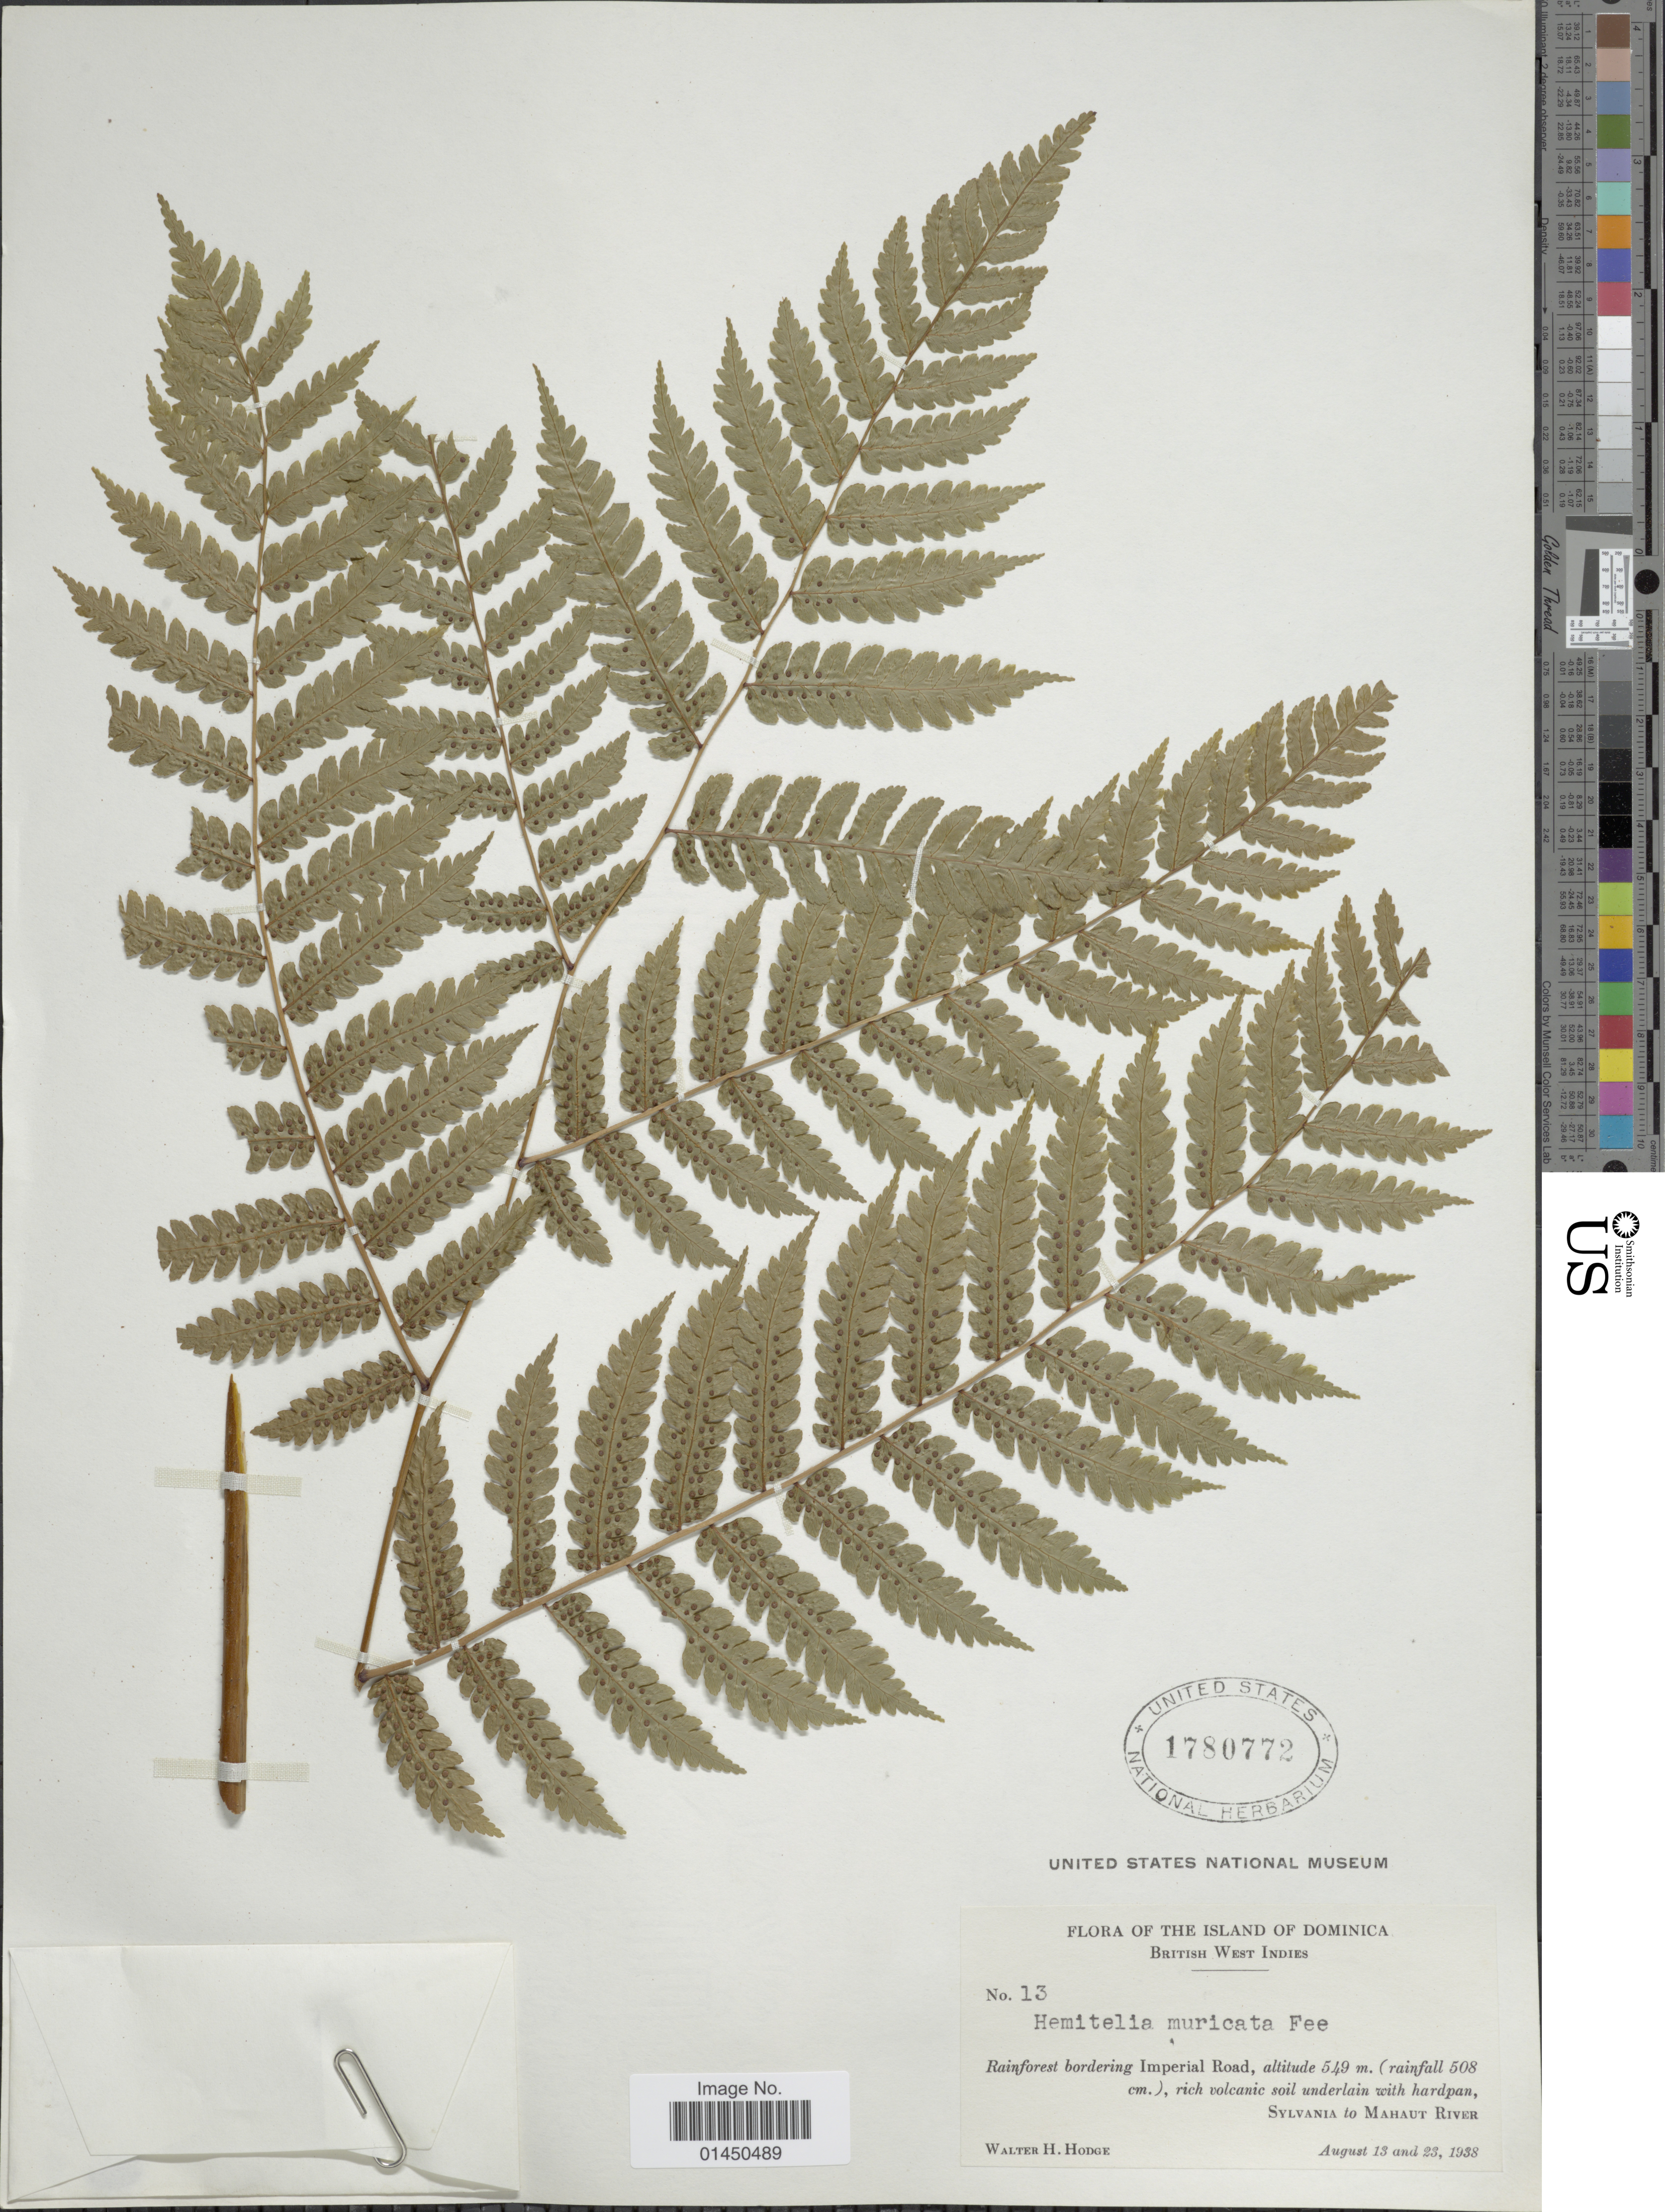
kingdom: Plantae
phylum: Tracheophyta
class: Polypodiopsida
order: Cyatheales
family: Cyatheaceae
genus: Cyathea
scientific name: Cyathea muricata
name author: (Willd.) Fée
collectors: W. Hodge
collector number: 13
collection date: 1938-08-13/1938-08-23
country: Dominica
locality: Rainforest bordering Imperial Road, Sylvania to Mahaut River.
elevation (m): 549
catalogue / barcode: US 1780772